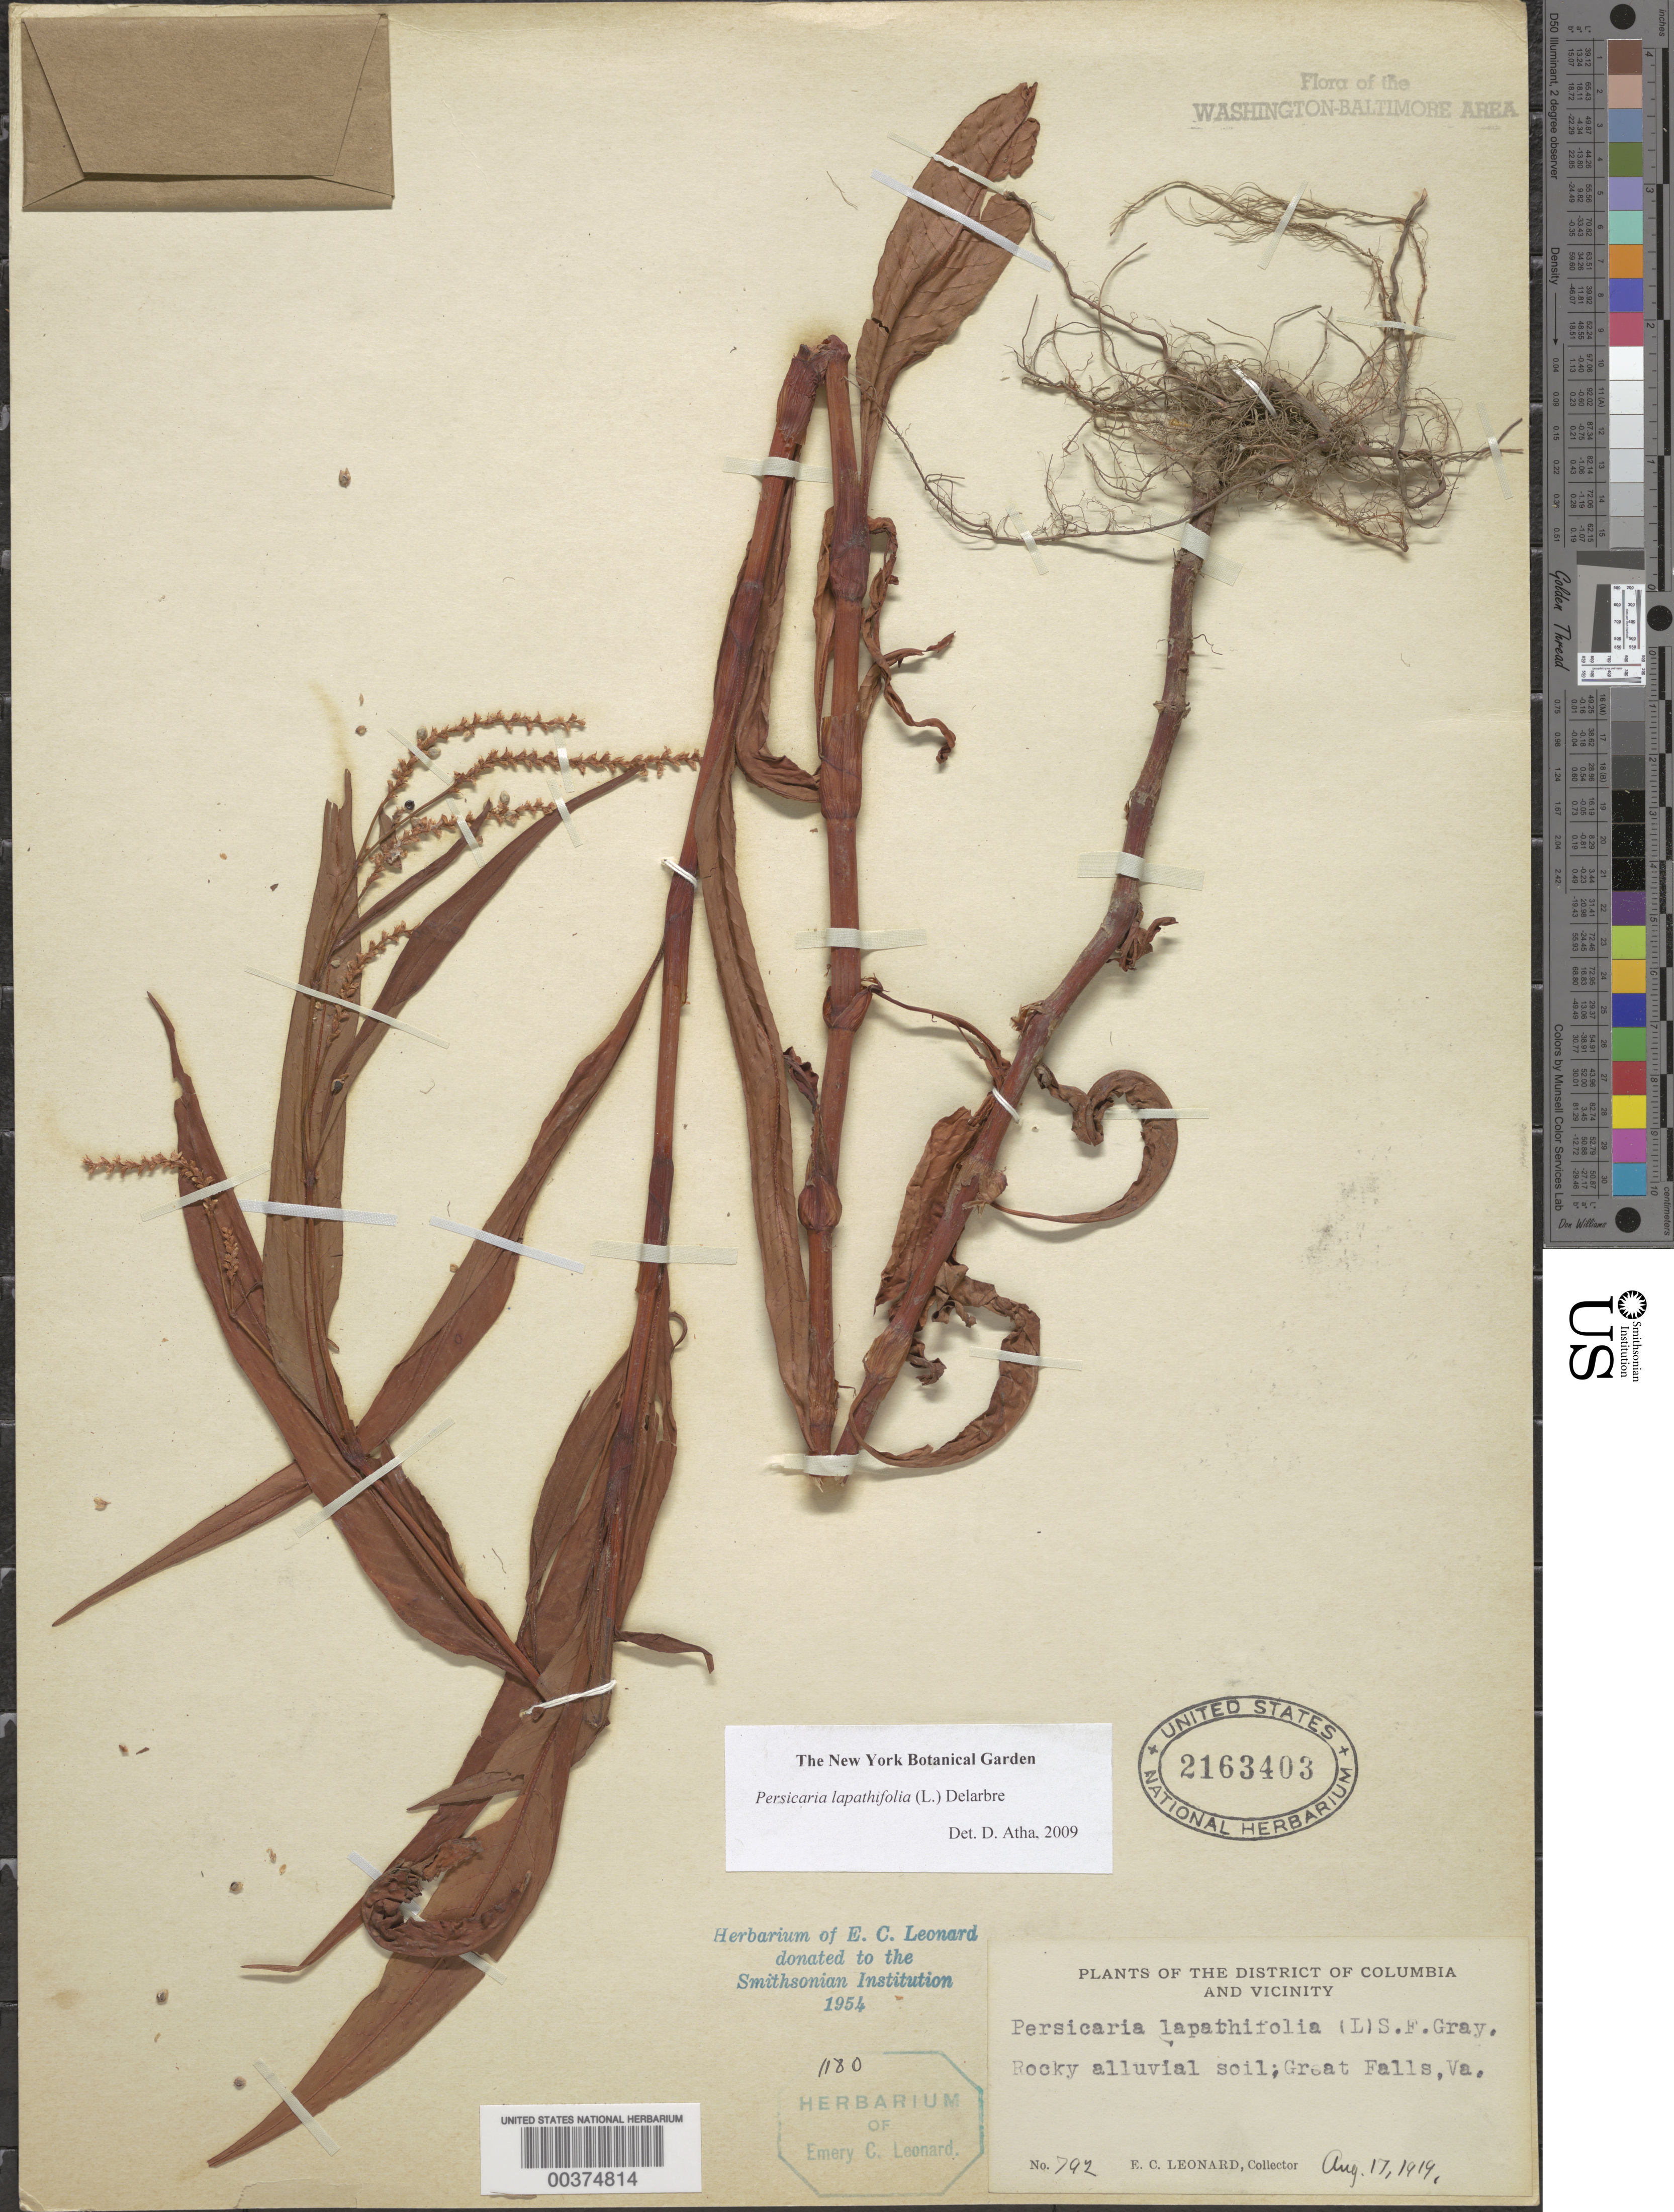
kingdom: Plantae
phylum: Tracheophyta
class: Magnoliopsida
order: Caryophyllales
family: Polygonaceae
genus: Persicaria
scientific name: Persicaria lapathifolia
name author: (L.) Delarbre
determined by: Atha, D. E.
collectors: E. C. Leonard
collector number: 792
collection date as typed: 17 Aug 1919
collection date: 1919-08-17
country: United States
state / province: Virginia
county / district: Fairfax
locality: Great Falls C. and O. Canal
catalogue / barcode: US 2163403